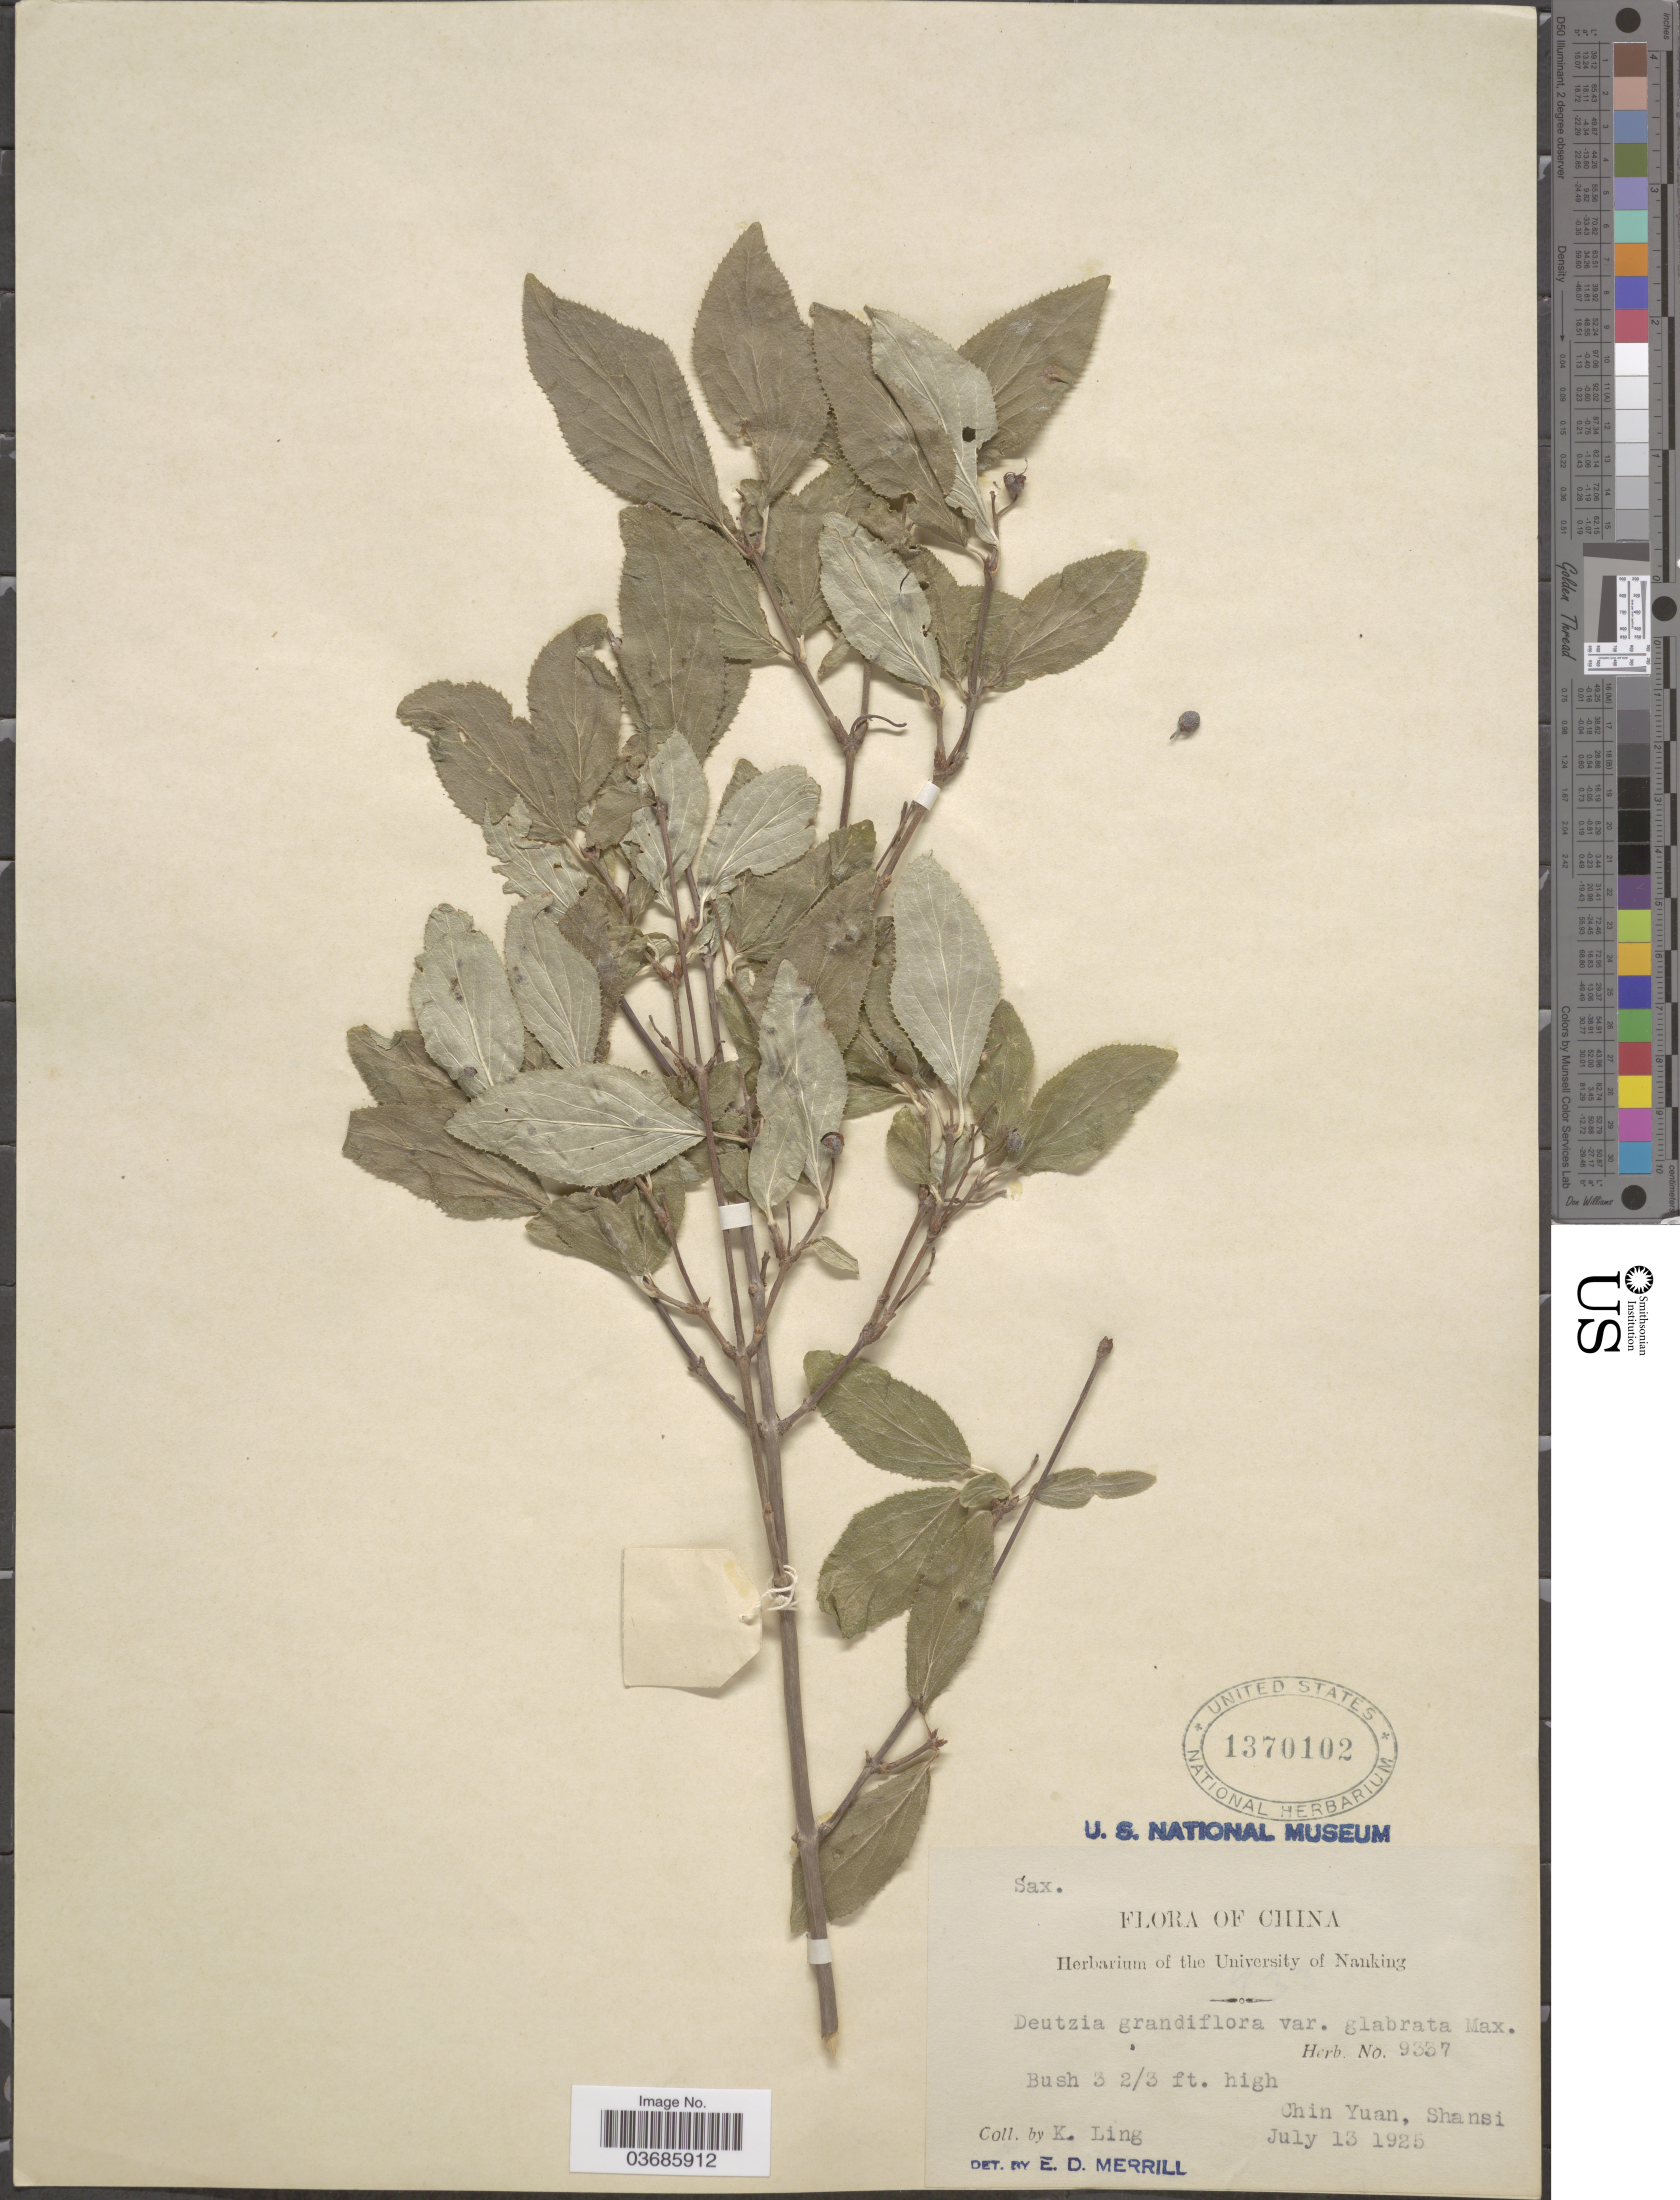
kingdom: Plantae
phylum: Tracheophyta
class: Magnoliopsida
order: Cornales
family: Hydrangeaceae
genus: Deutzia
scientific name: Deutzia grandiflora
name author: Bunge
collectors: L. King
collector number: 9337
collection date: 1925-07-13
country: China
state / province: Shanxi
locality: Chin Yuan, Shansi.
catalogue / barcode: US 1370102